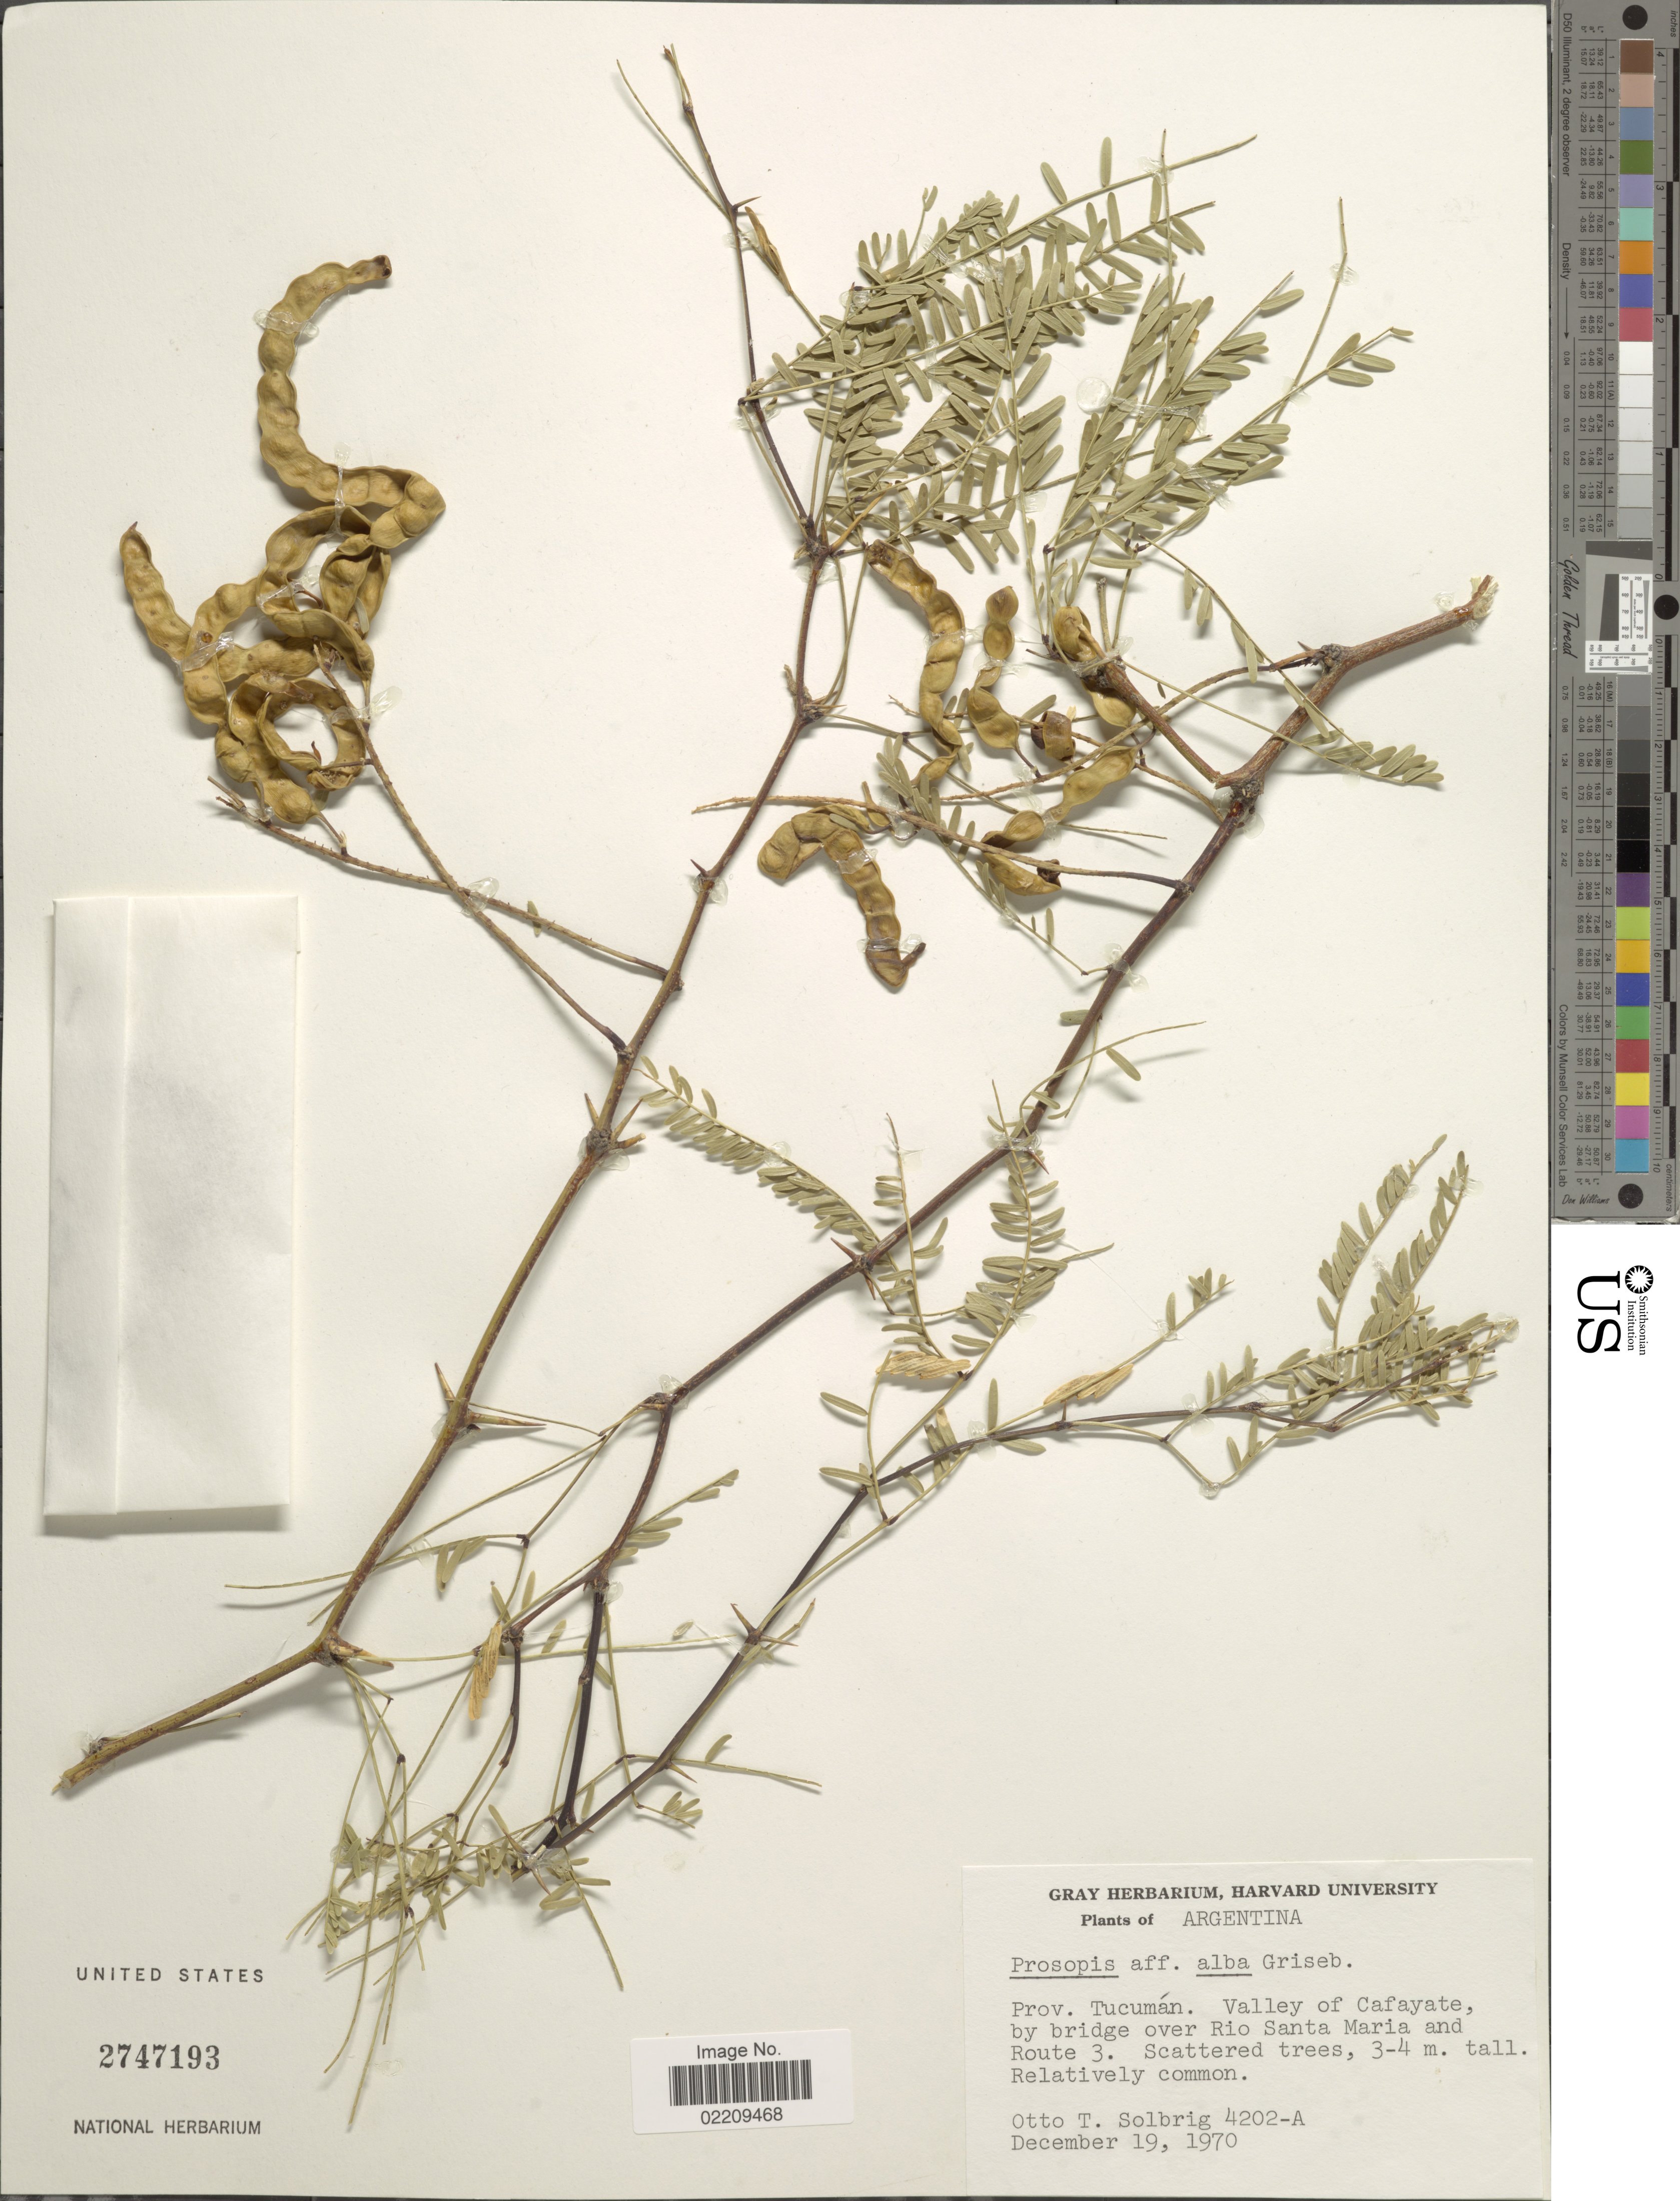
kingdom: Plantae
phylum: Tracheophyta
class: Magnoliopsida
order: Fabales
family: Fabaceae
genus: Neltuma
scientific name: Neltuma flexuosa var. fruticosa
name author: (Meyen) C. E. Hughes & G.P. Lewis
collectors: O. T. Solbrig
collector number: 4202-A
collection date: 1970-12-19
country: Argentina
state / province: Tucuman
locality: Valley of Cafayete, by bridge over Rio Santa Maria and Route 3.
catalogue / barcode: US 2747193